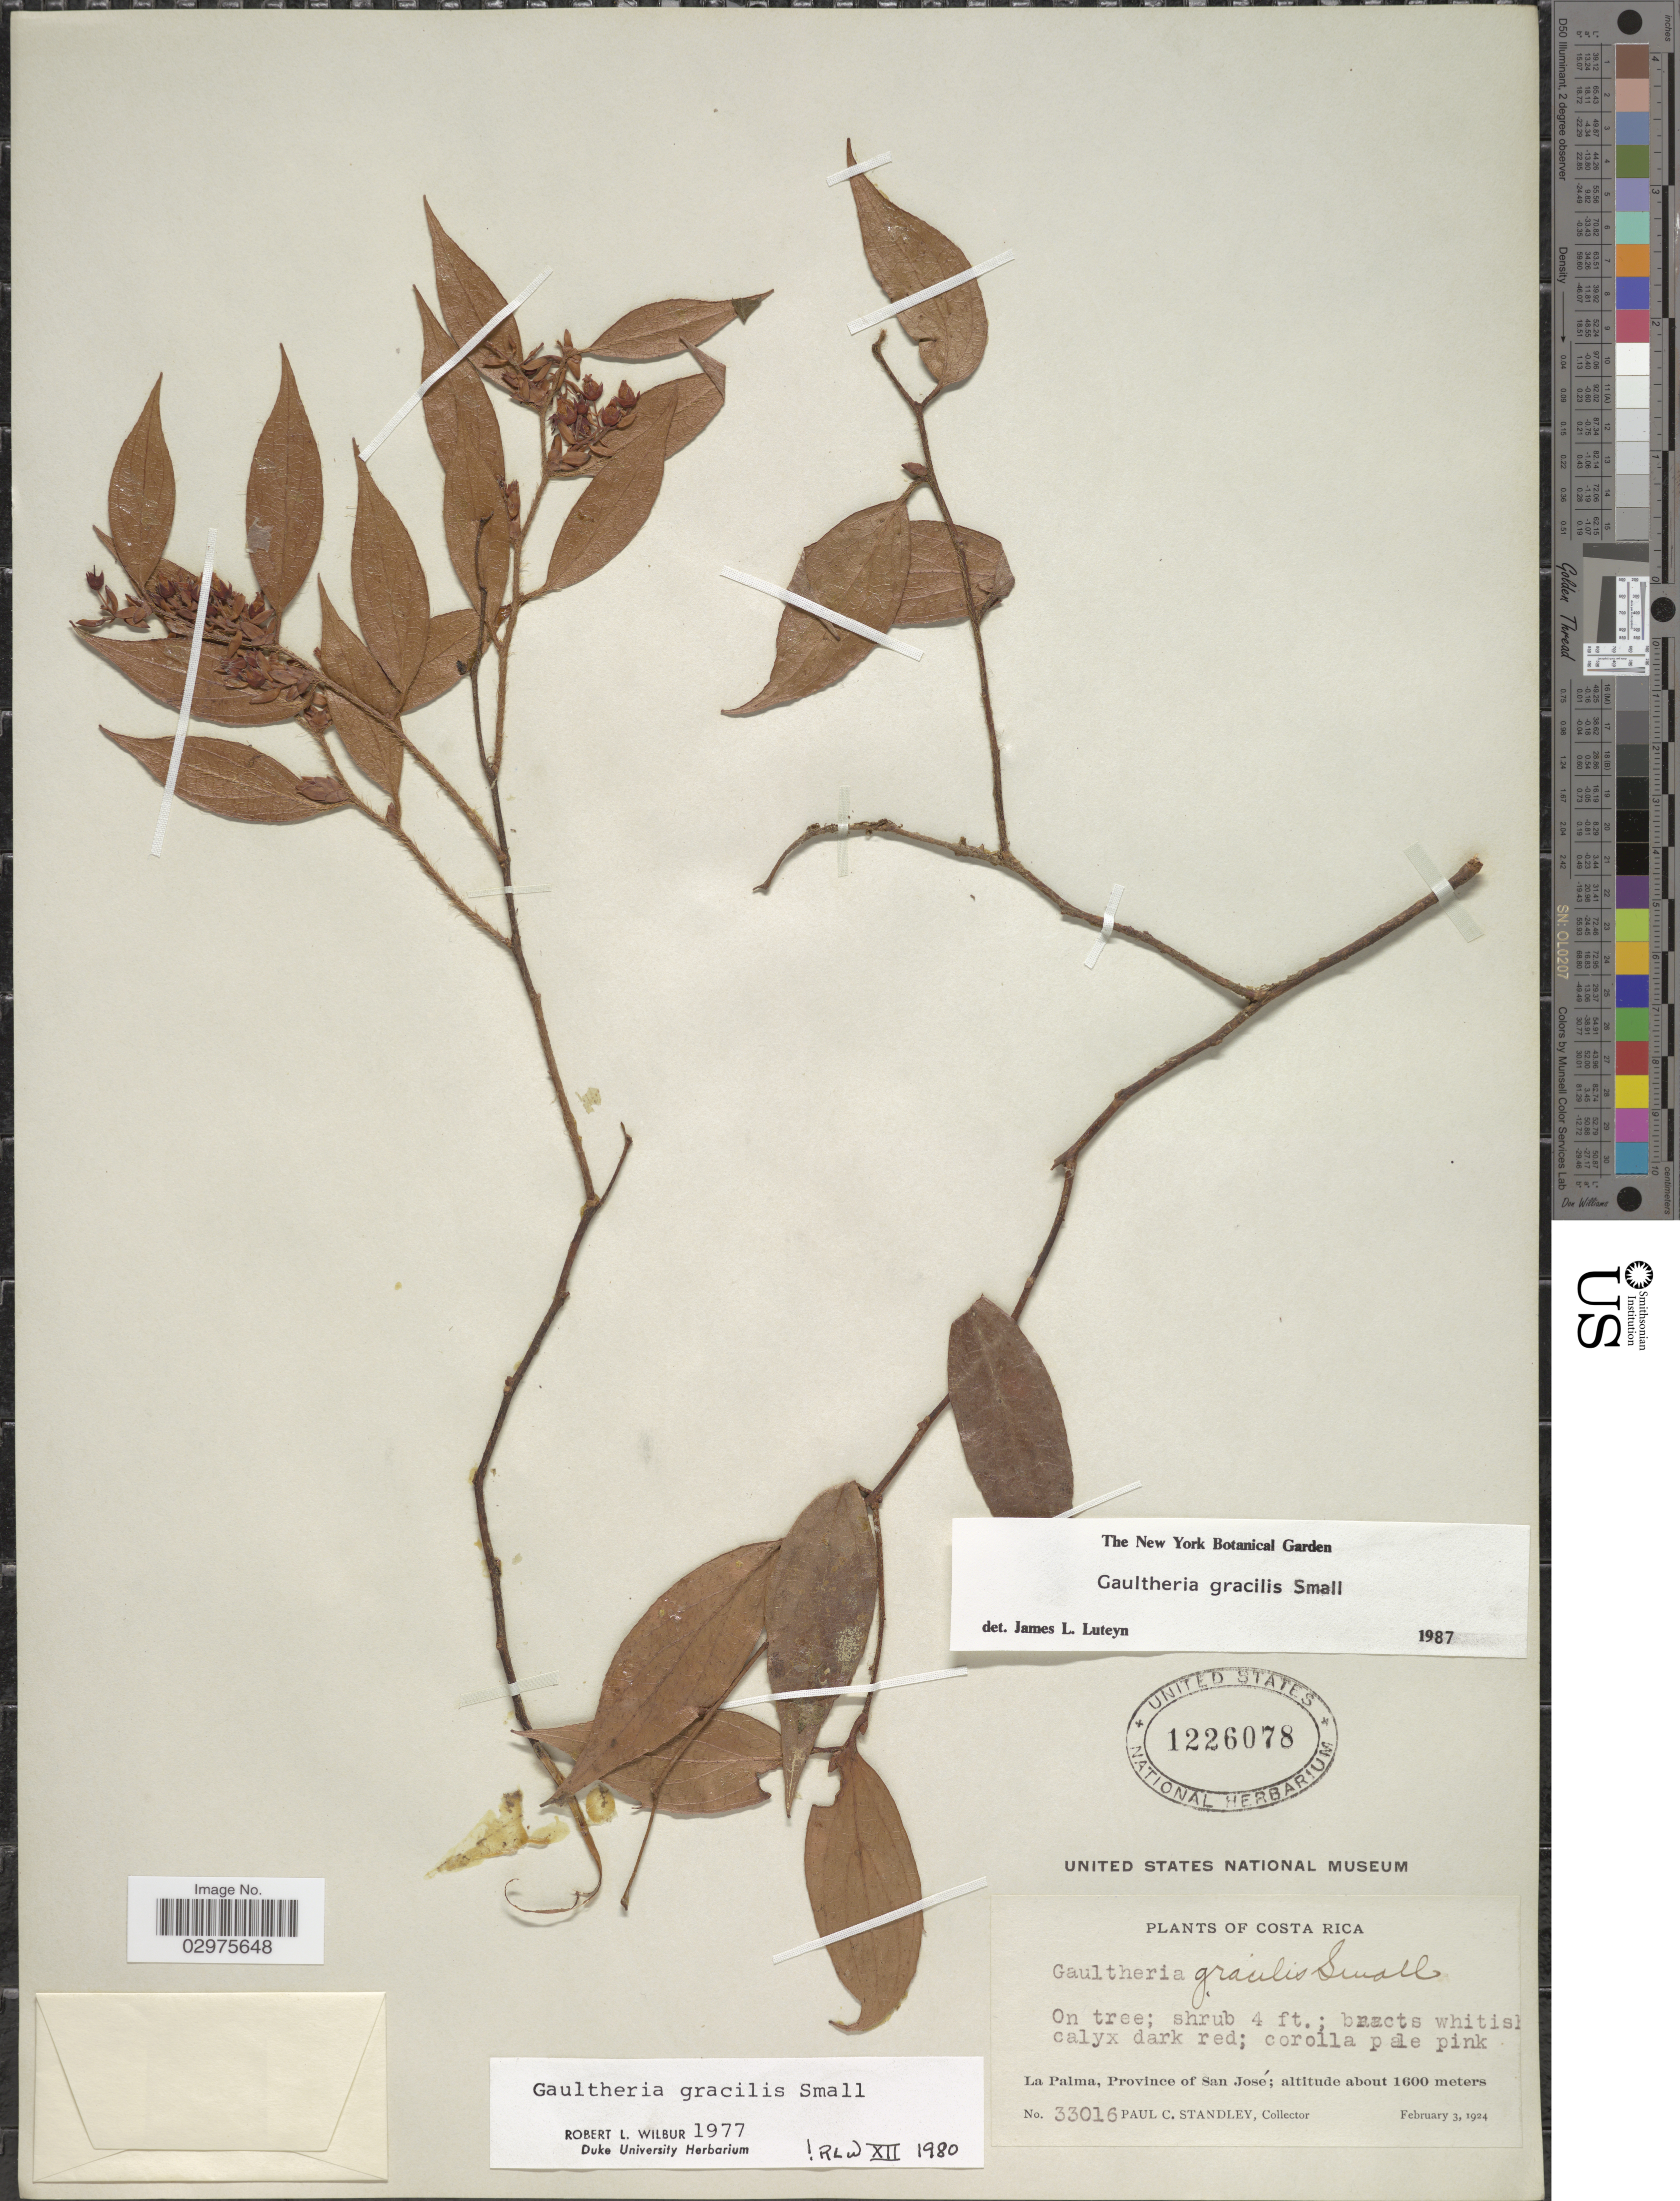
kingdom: Plantae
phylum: Tracheophyta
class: Magnoliopsida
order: Ericales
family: Ericaceae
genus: Gaultheria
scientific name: Gaultheria gracilis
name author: Small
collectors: P. C. Standley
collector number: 33016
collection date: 1924-02-03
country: Costa Rica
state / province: San José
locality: La Palma.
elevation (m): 1600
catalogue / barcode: US 1226078